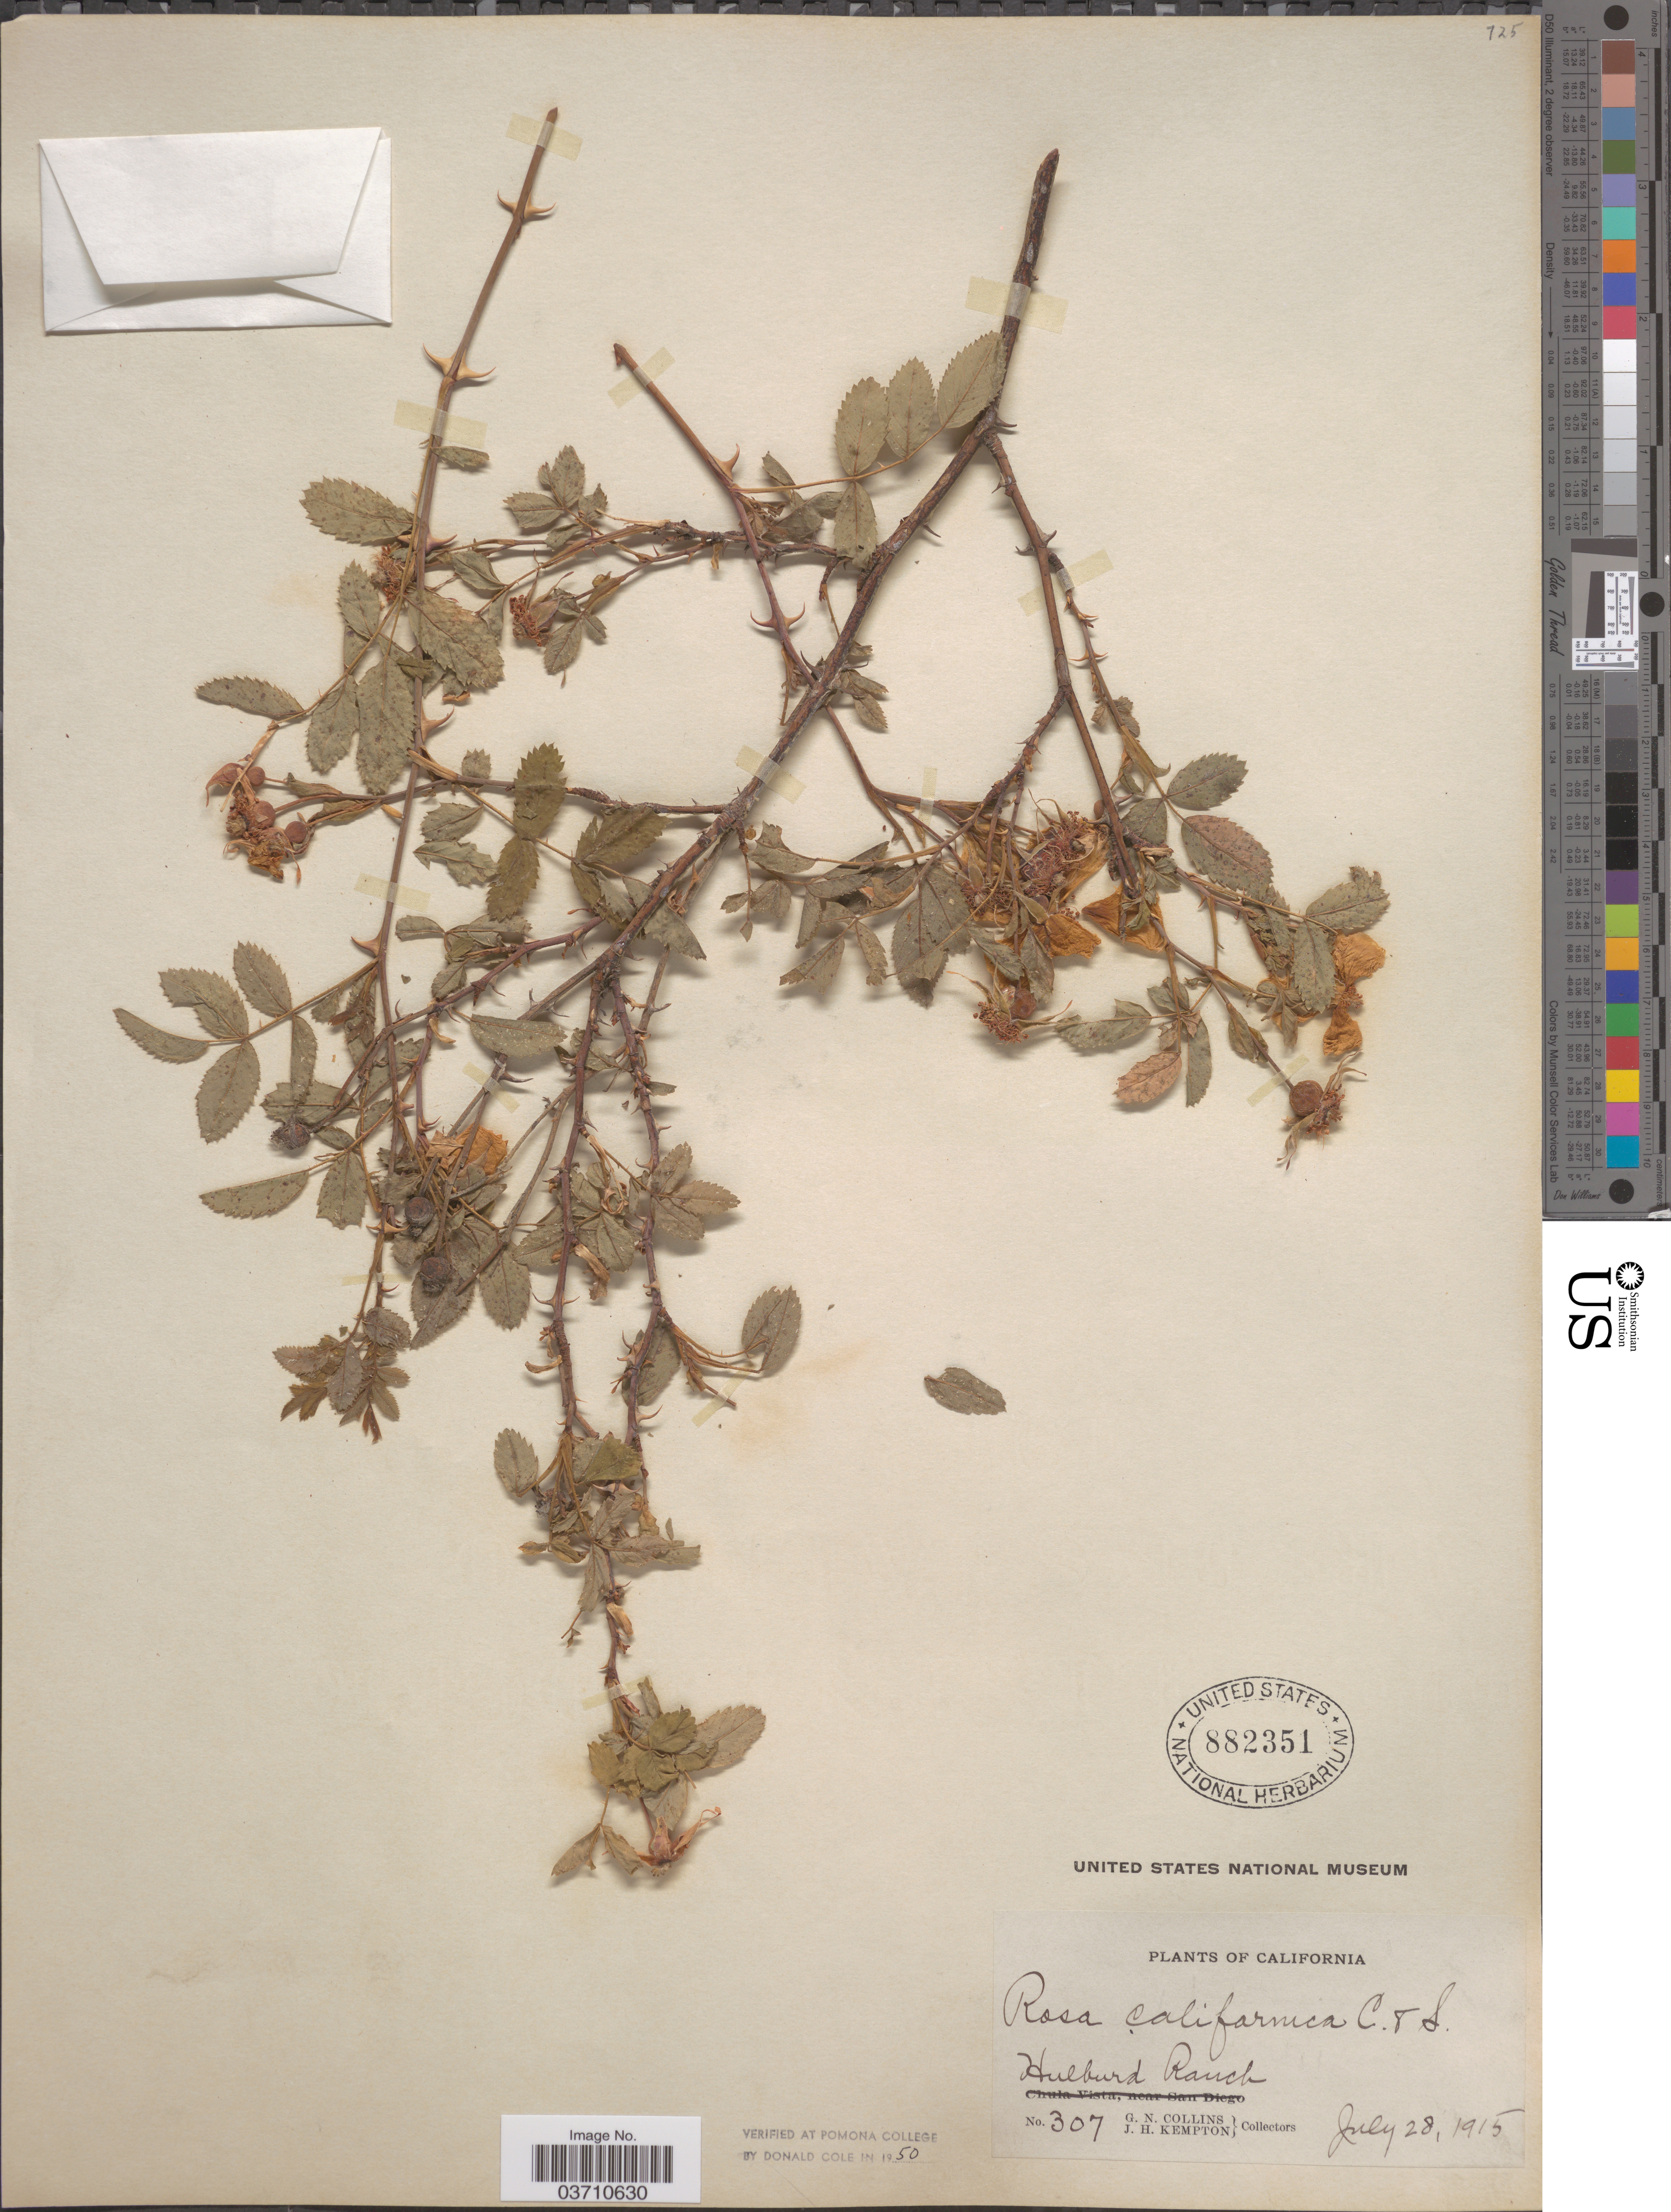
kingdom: Plantae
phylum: Tracheophyta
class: Magnoliopsida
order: Rosales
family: Rosaceae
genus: Rosa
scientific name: Rosa californica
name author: Cham. & Schltdl.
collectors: G. Collins & J. H. Kempton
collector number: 307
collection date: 1915-07-28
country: United States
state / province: California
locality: Hubbard Ranch.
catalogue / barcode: US 882351